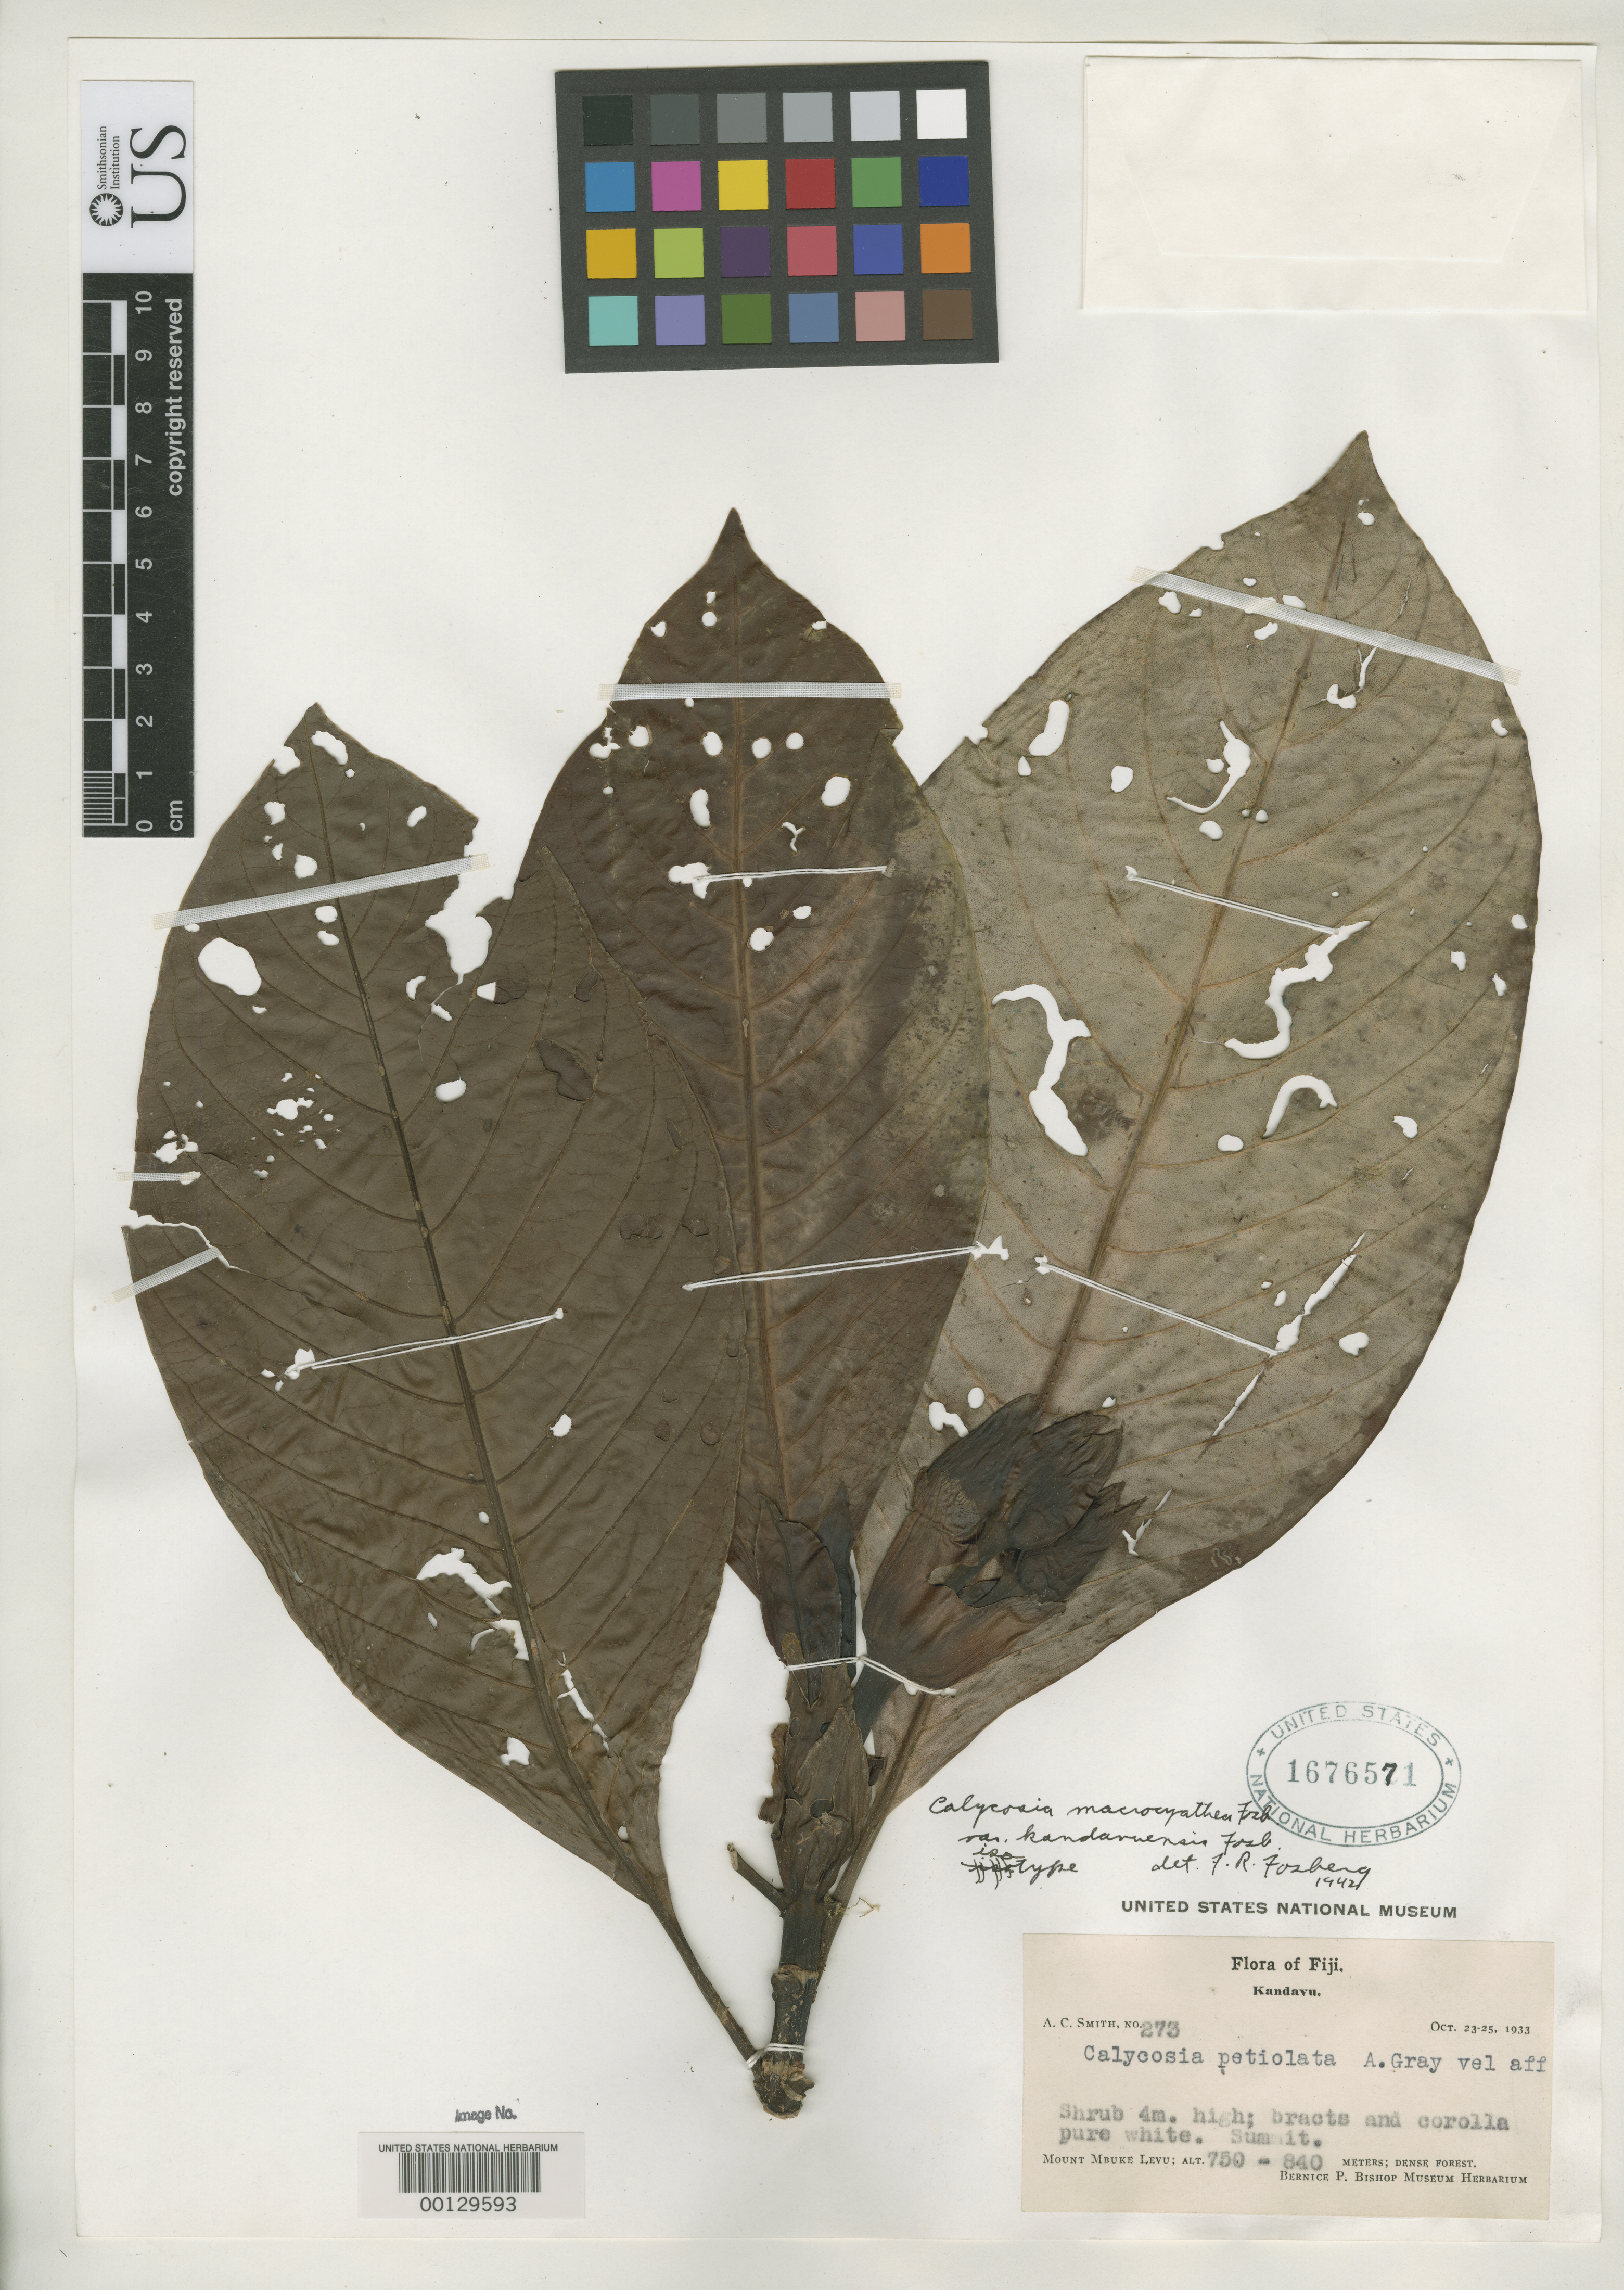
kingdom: Plantae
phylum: Tracheophyta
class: Magnoliopsida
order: Gentianales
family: Rubiaceae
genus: Calycosia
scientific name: Calycosia macrocyathea var. kandavuensis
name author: Fosberg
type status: Isotype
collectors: A. C. Smith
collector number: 273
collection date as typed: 25 Oct 1933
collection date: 1933-10-25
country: Fiji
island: Kadavu [Kandavu]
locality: Mount Mbuke Levu.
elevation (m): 750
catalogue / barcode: US 1676571